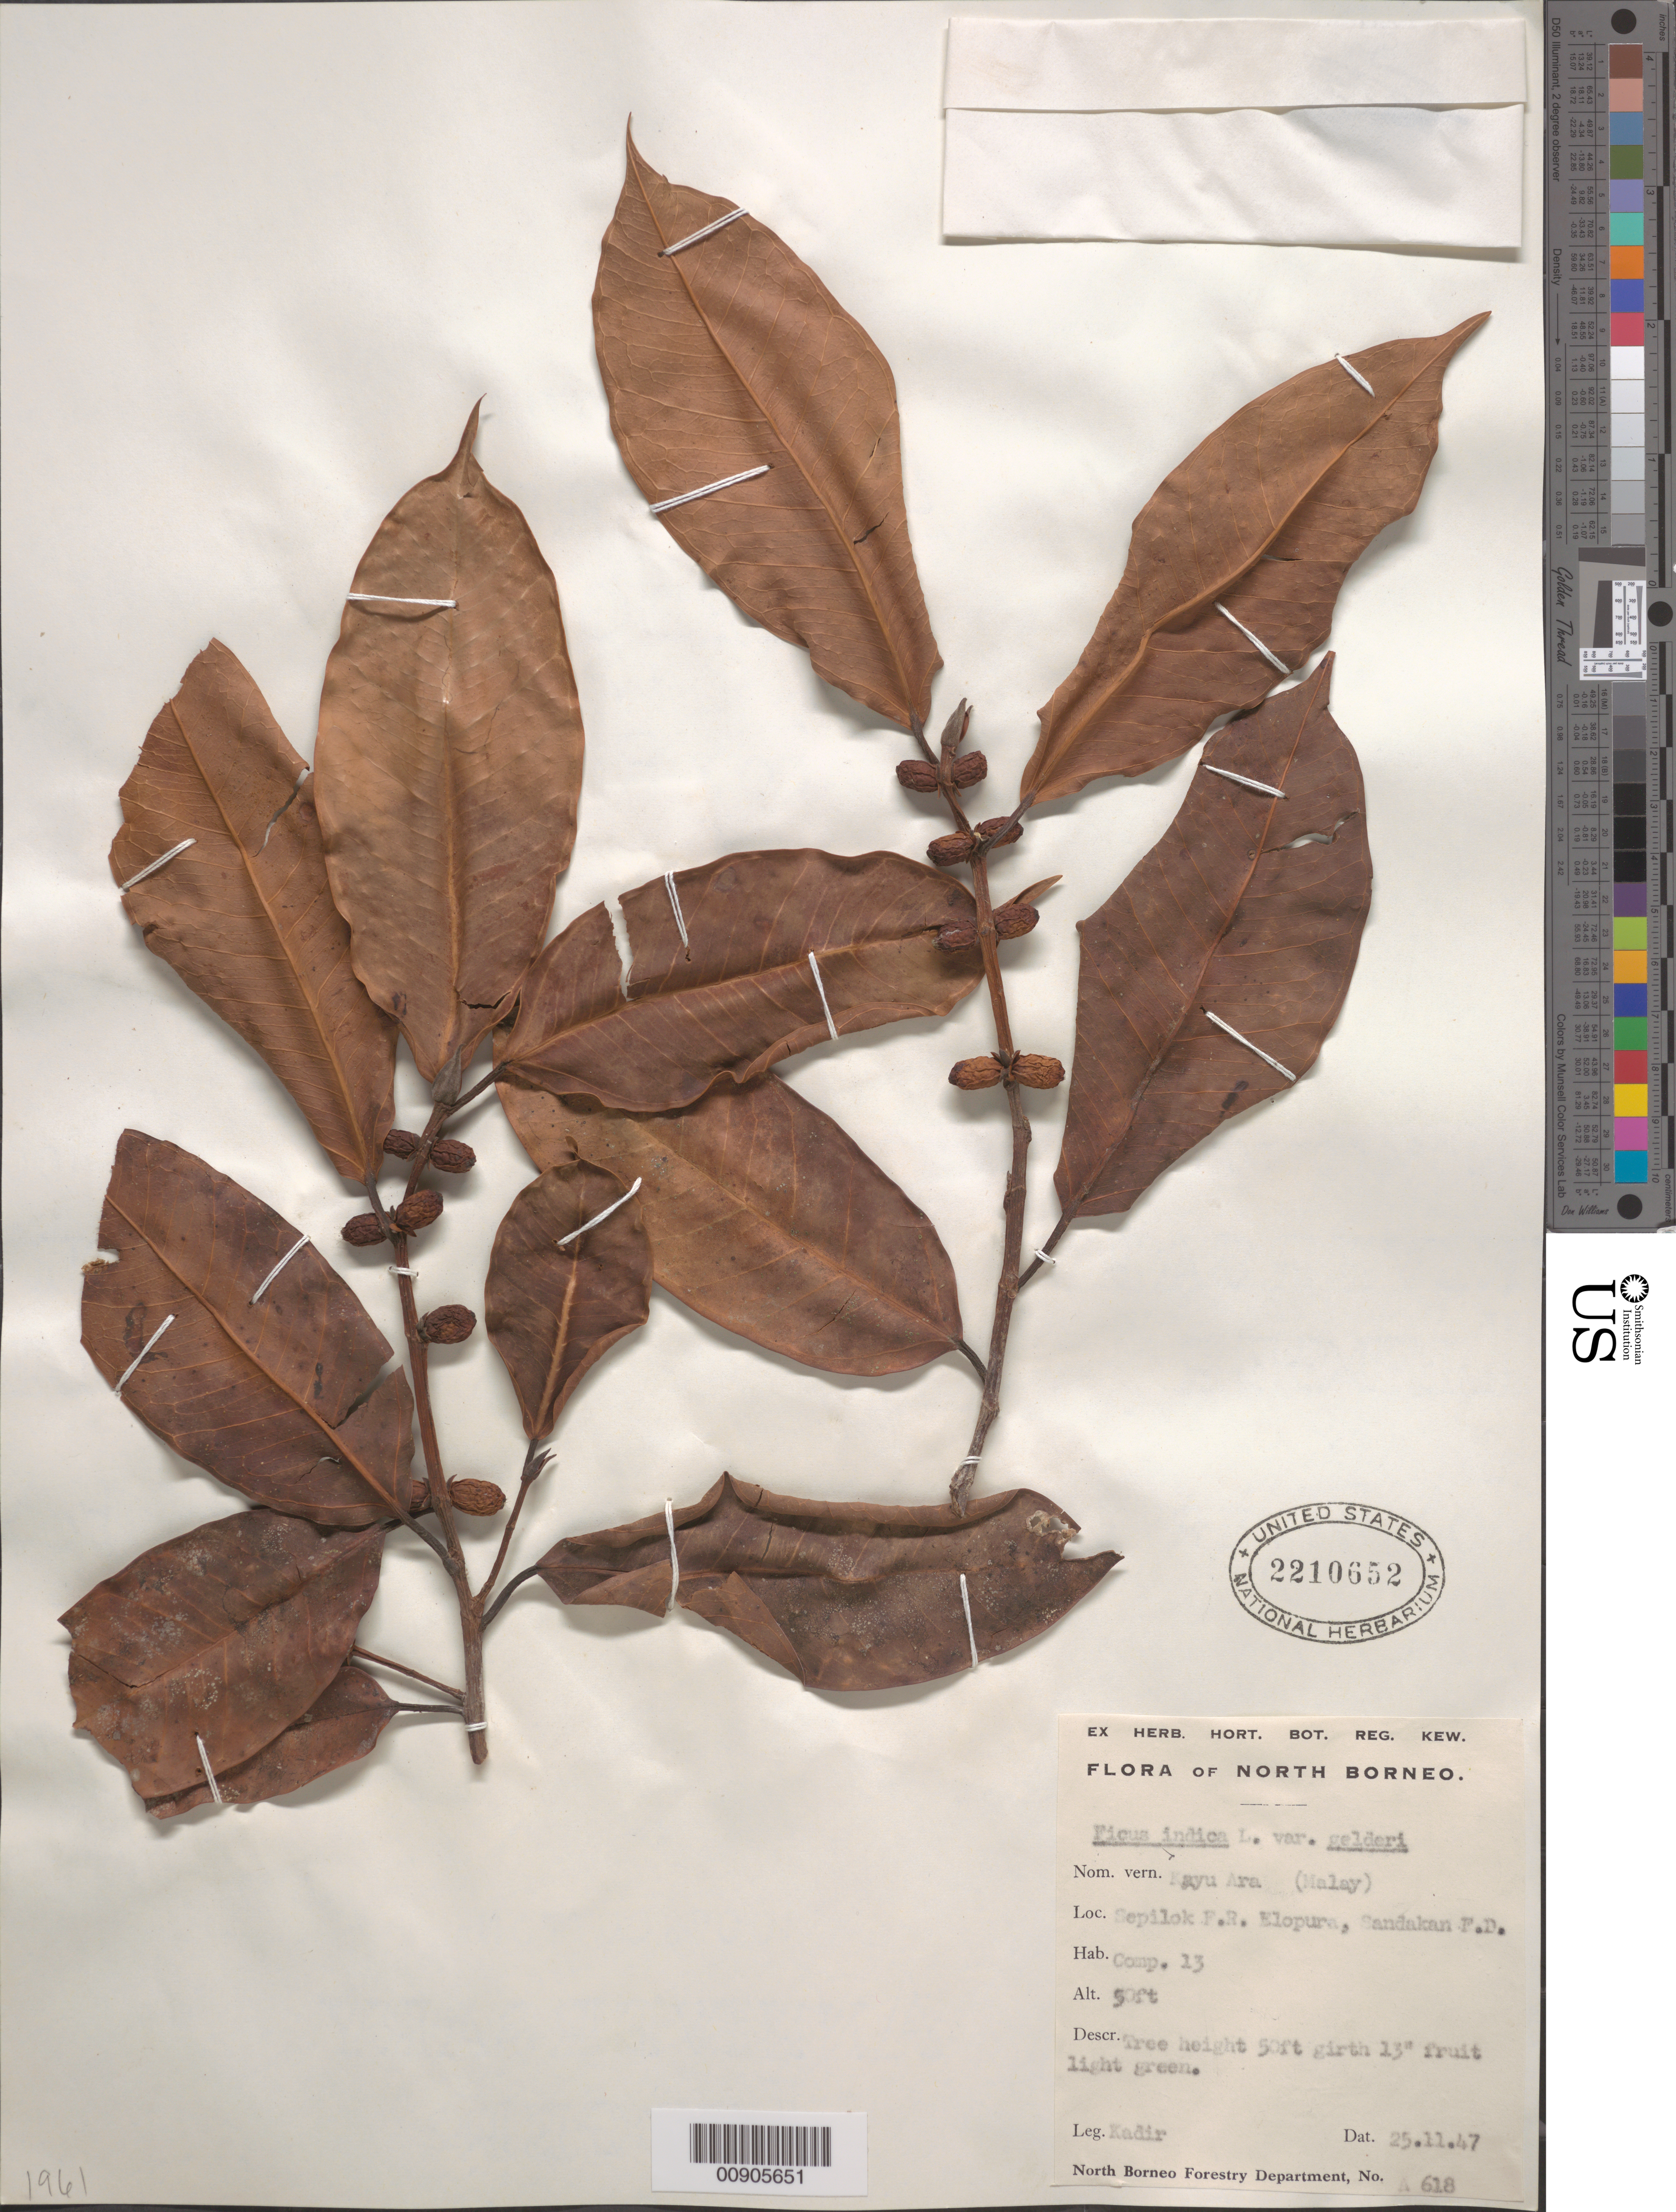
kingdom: Plantae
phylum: Tracheophyta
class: Magnoliopsida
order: Rosales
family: Moraceae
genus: Ficus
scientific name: Ficus indica var. gelderi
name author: L.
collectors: A. Cuadra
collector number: A 618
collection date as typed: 11 Oct 1949 or 10 Nov 1949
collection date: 1949-10-11 or 1949-11-10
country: Indonesia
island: Borneo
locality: Matrid River; Lahad Datu, F.D.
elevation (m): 11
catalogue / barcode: US 2210652